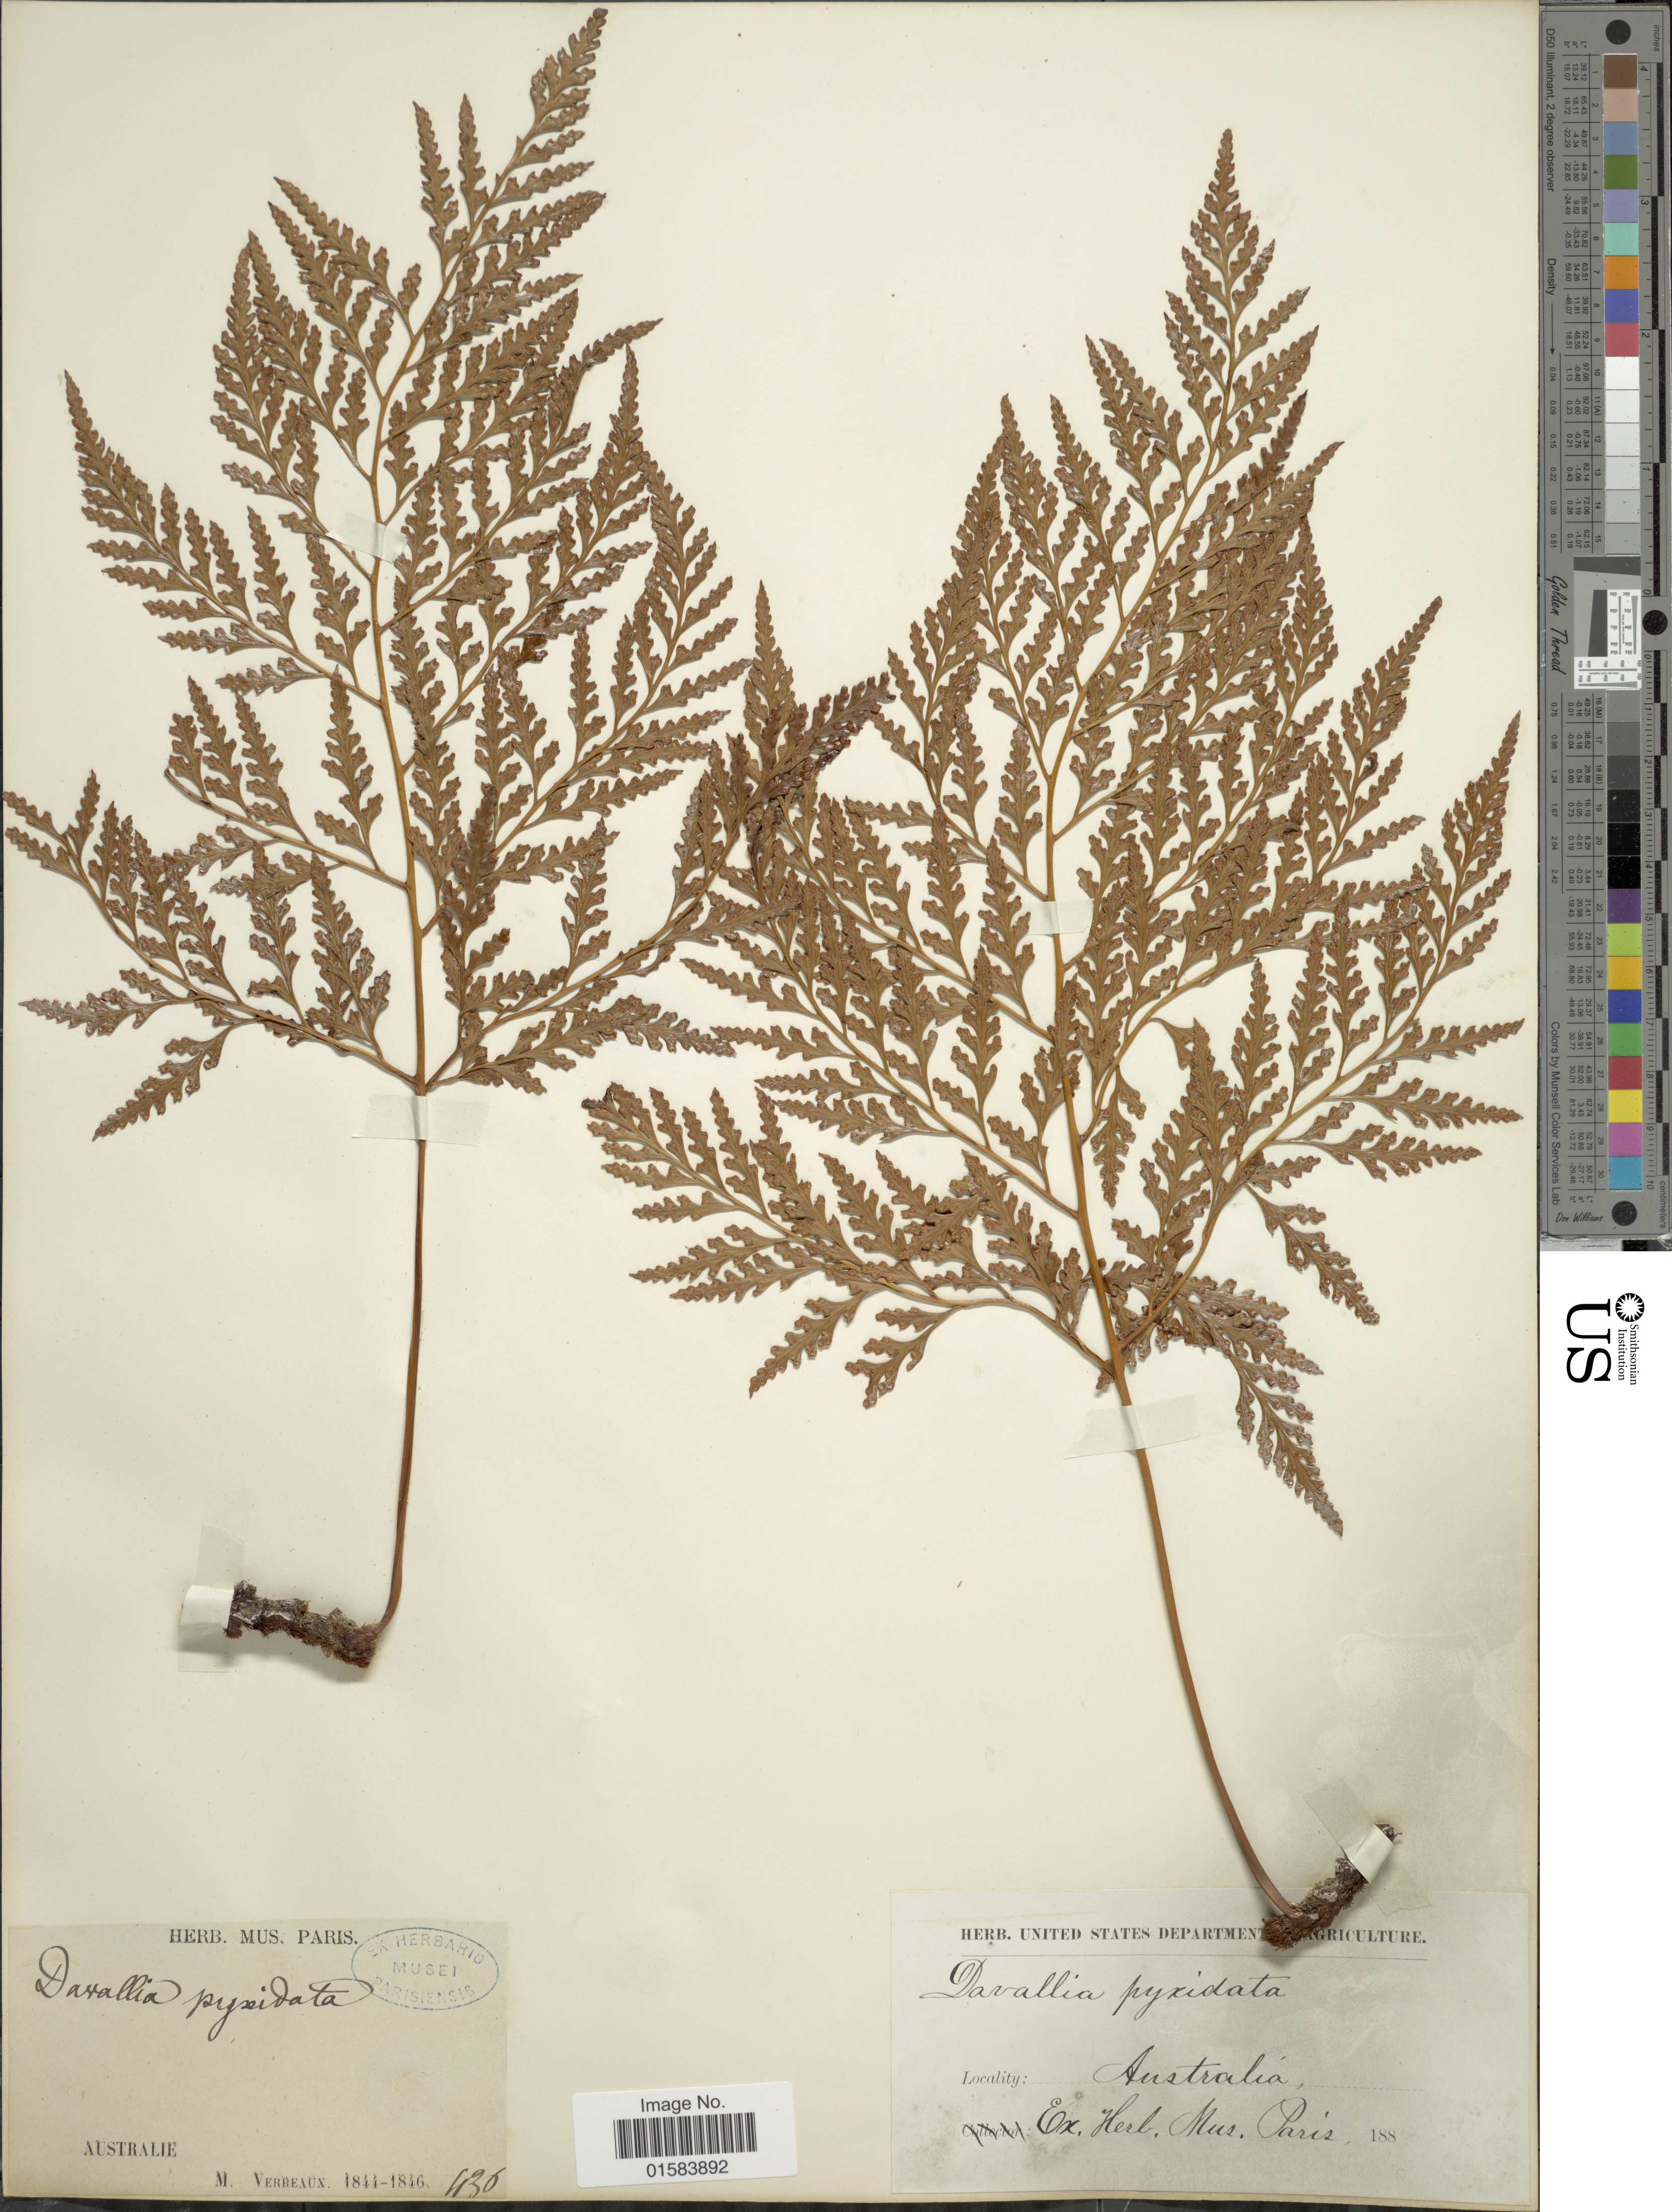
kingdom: Plantae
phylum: Tracheophyta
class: Polypodiopsida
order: Polypodiales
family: Davalliaceae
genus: Davallia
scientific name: Davallia solida var. pyxidata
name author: (Cav.) Noot.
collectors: M. Verreaux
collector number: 436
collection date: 1844/1846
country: Australia